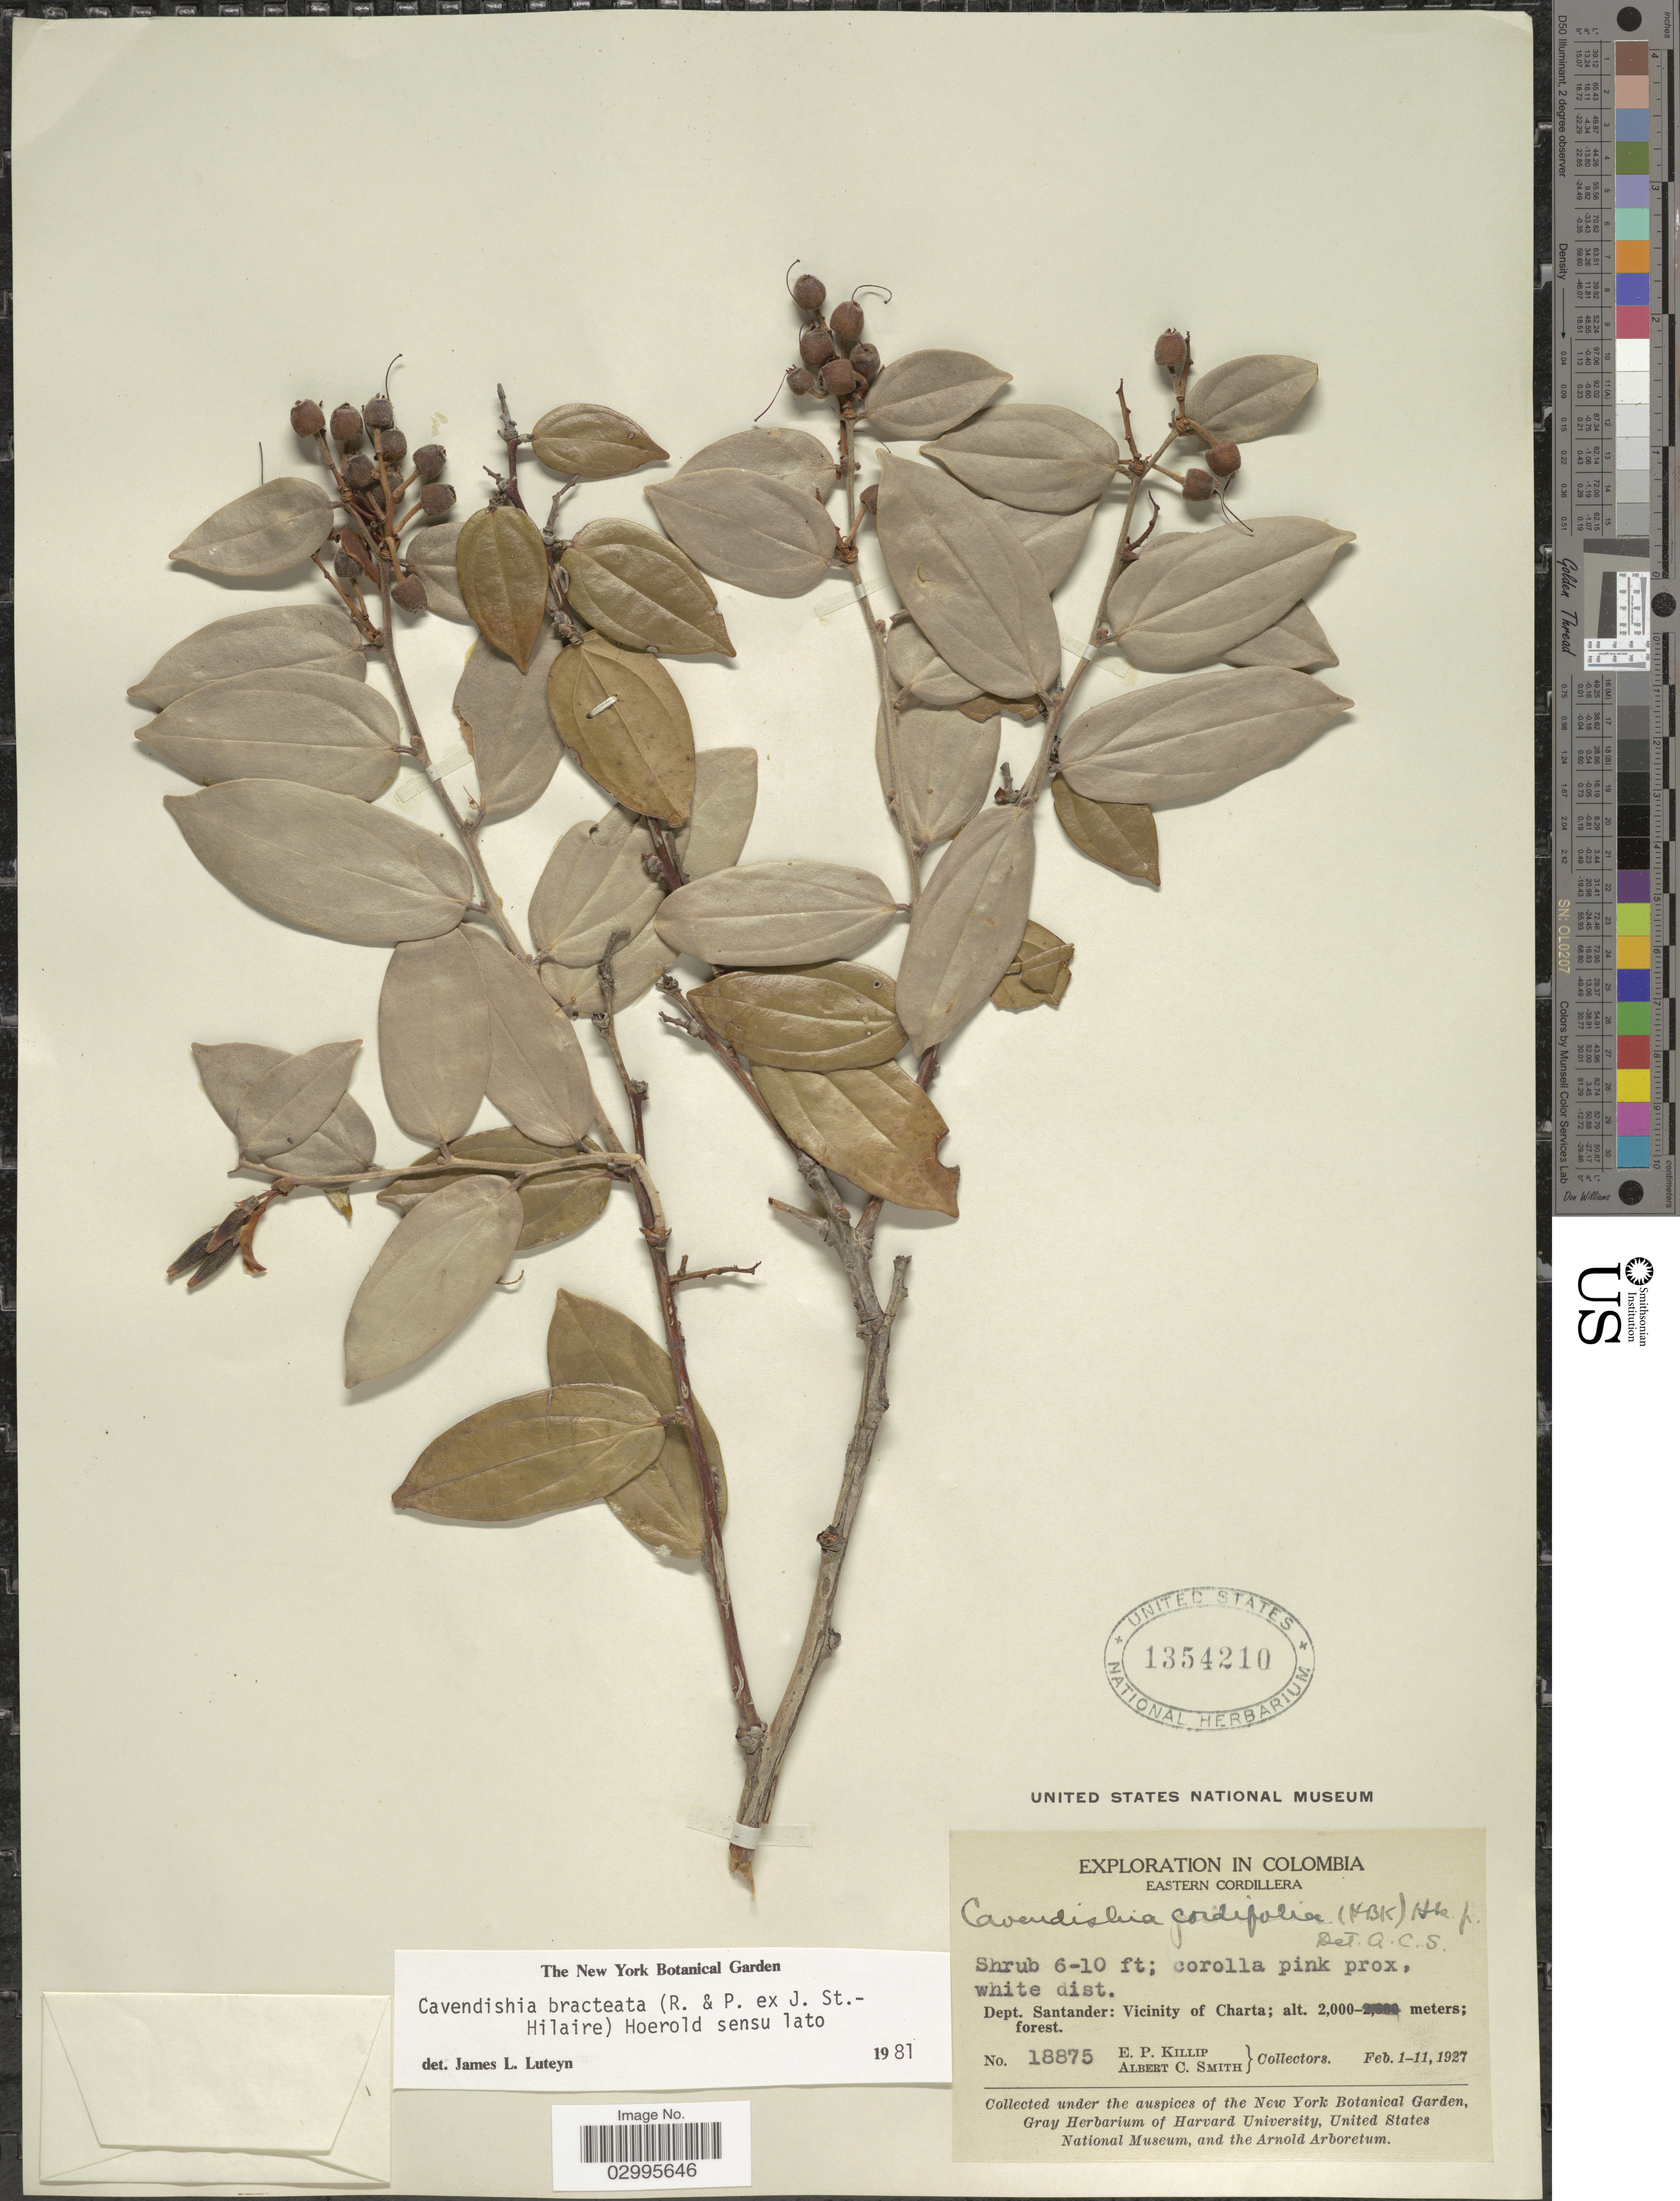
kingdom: Plantae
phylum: Tracheophyta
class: Magnoliopsida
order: Ericales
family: Ericaceae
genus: Cavendishia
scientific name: Cavendishia bracteata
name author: (Ruiz & Pav. ex J. St.-Hil.) Hoerold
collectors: E. P. Killip & A. C. Smith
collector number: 18875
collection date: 1927-02-01/1927-02-11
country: Colombia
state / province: Santander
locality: Eastern Cordillera. Dept. Santander: Vicinity of Charta.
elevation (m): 2000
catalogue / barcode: US 1354210